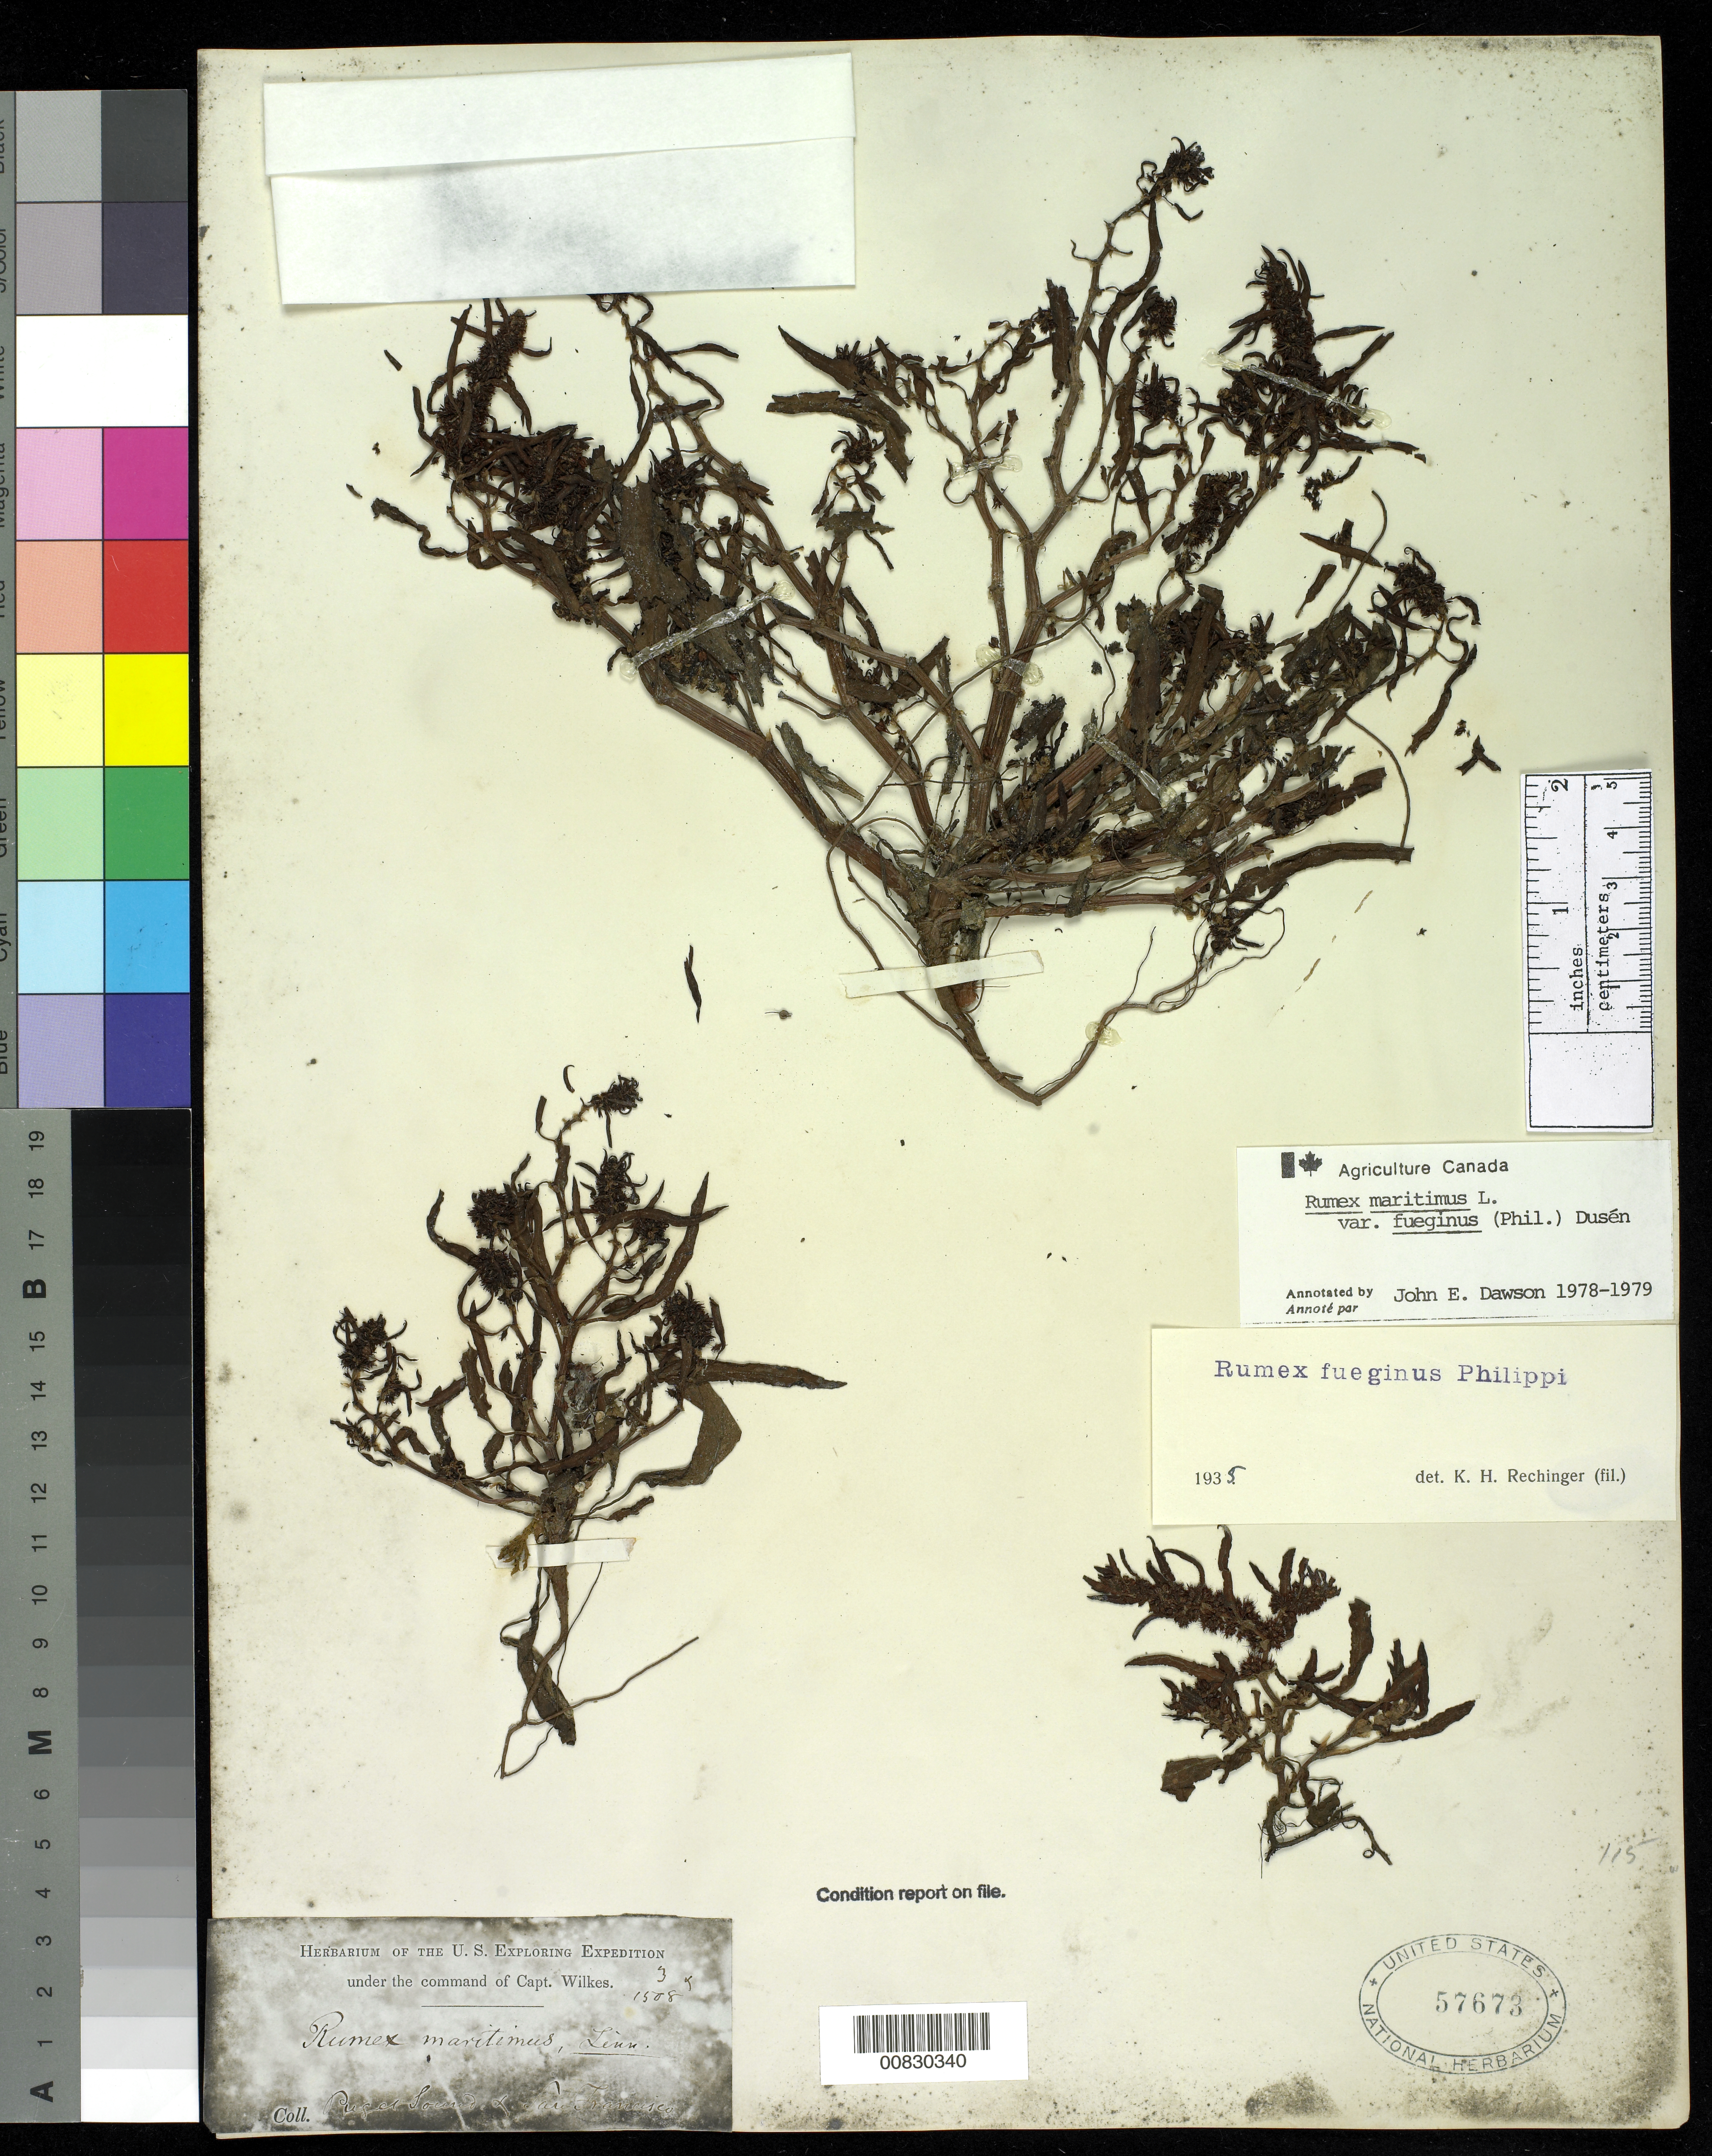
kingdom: Plantae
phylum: Tracheophyta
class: Magnoliopsida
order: Caryophyllales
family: Polygonaceae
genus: Rumex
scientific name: Rumex maritimus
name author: L.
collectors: Wilkes Explor. Exped.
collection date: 1838/1842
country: United States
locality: Puget Sound + San Francisco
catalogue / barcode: US 57673